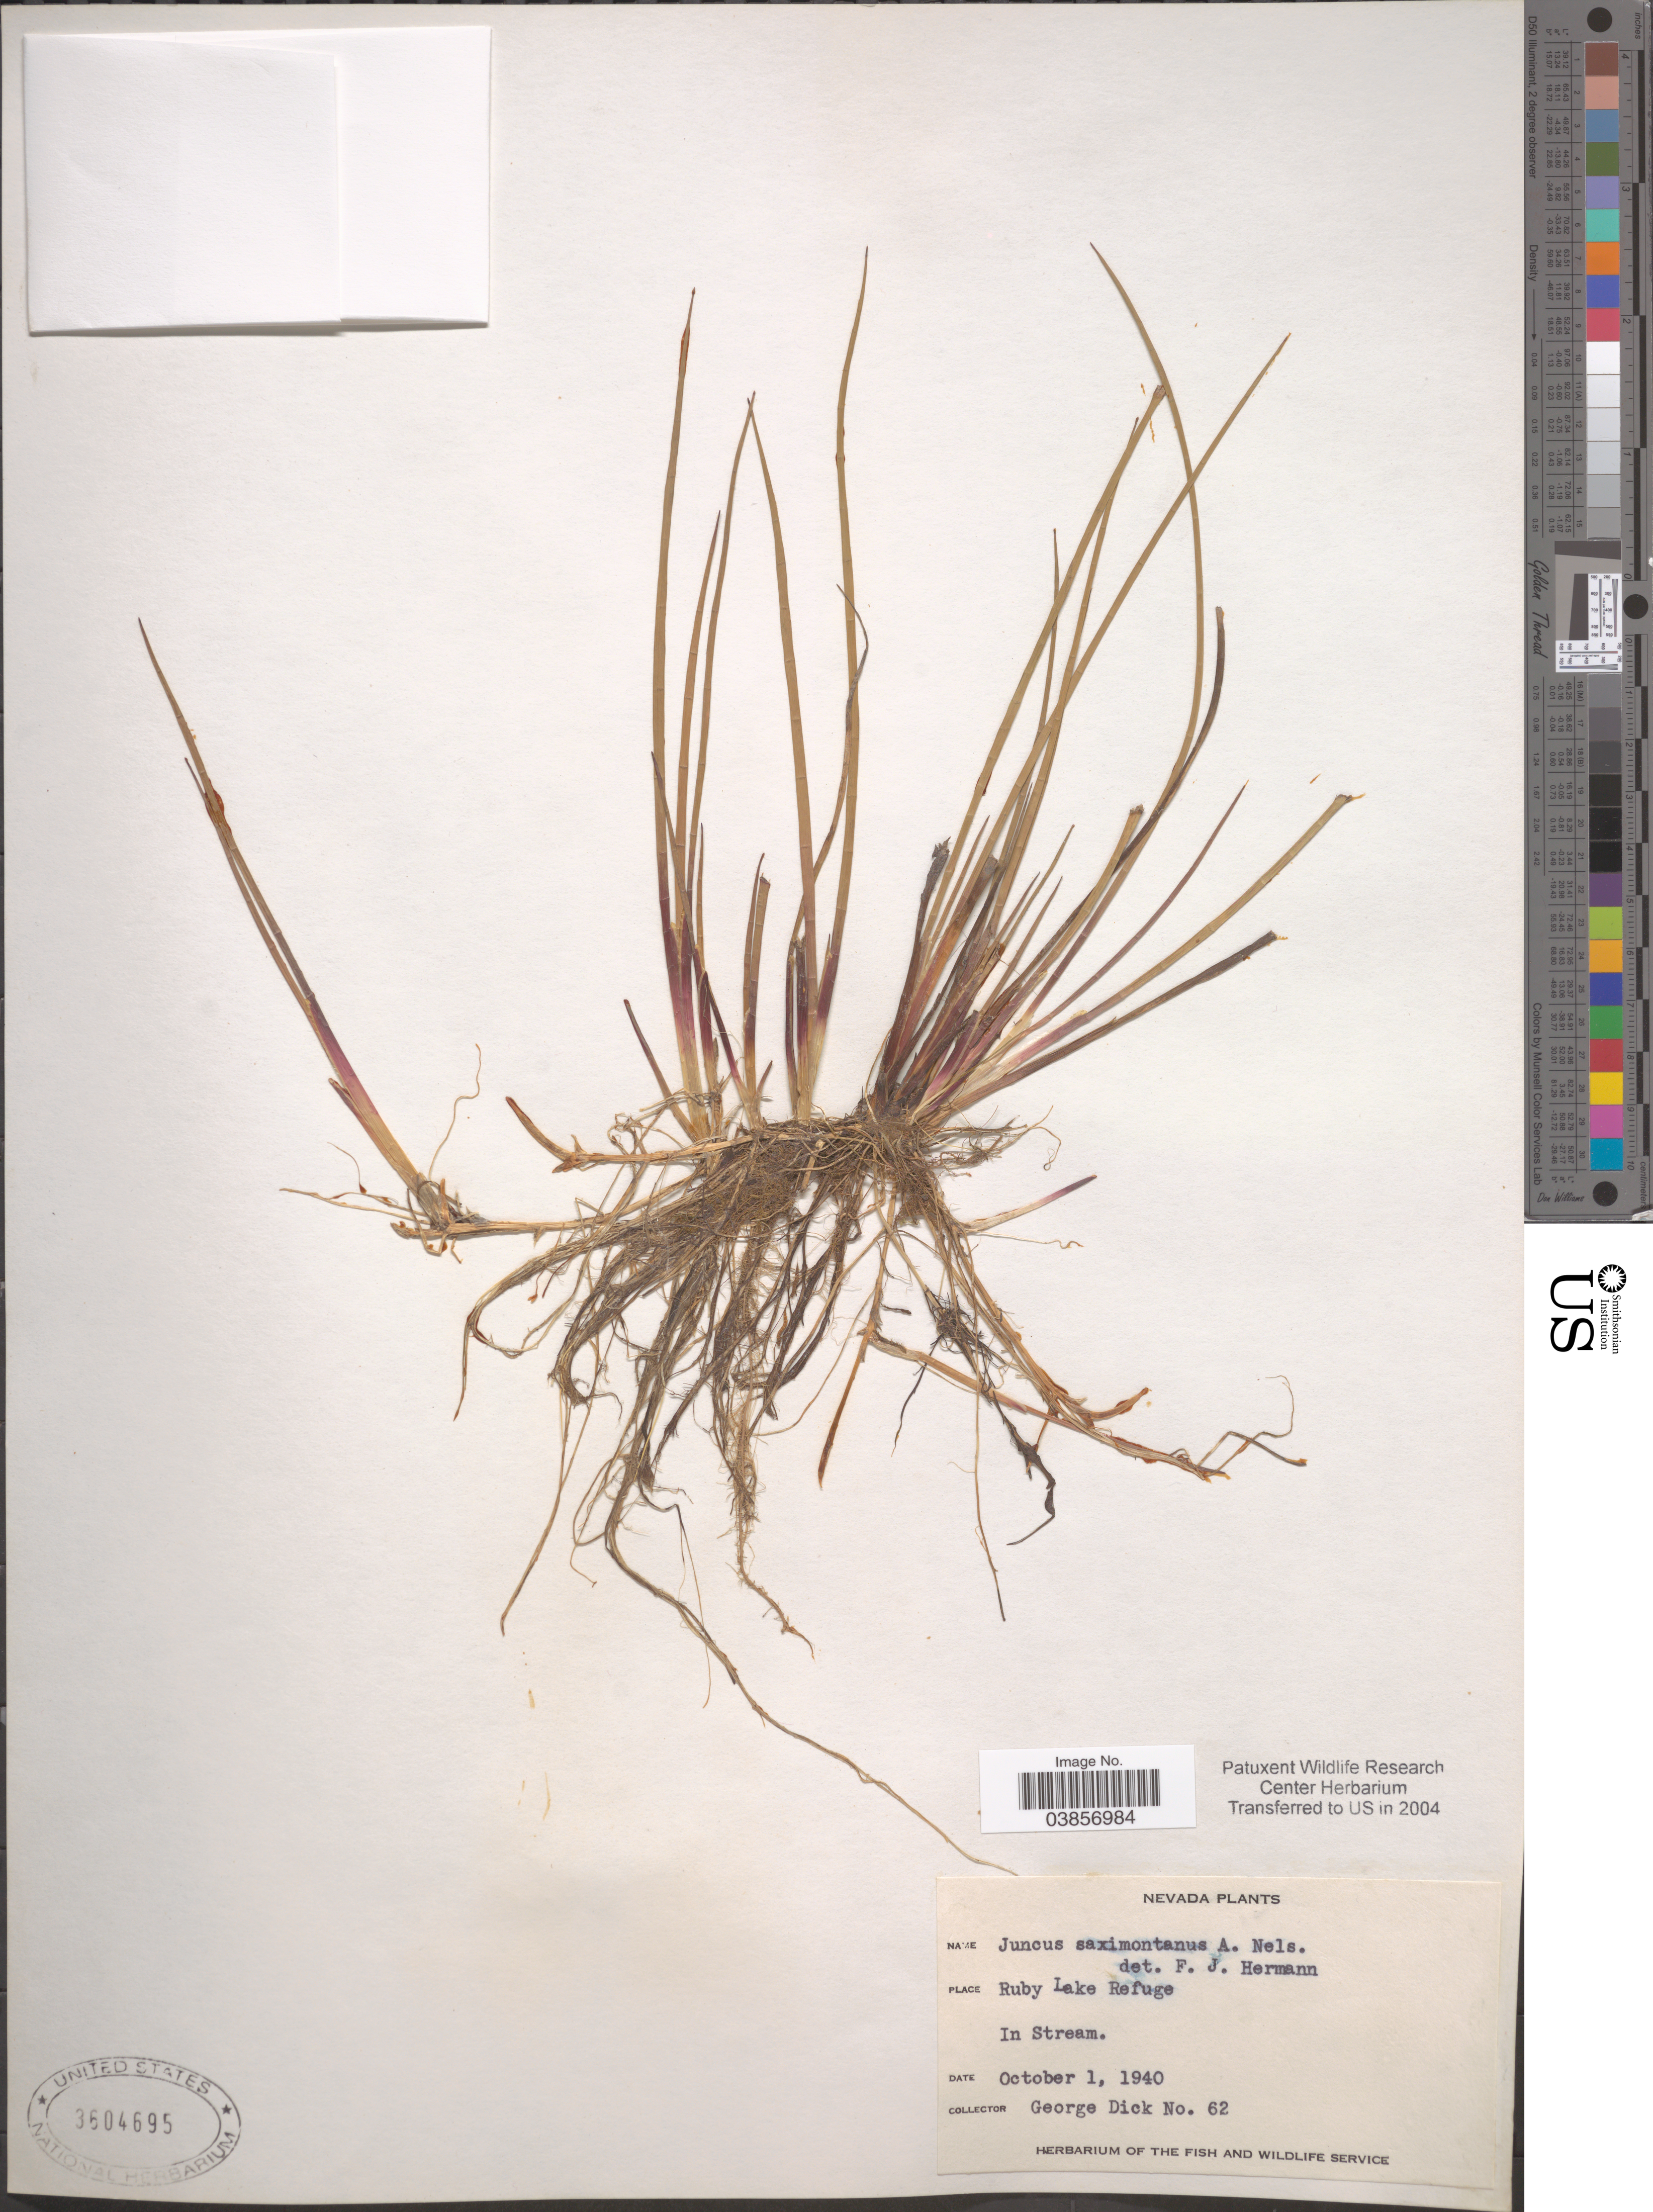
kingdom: Plantae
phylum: Tracheophyta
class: Liliopsida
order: Poales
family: Juncaceae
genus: Juncus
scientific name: Juncus saximontanus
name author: A. Nelson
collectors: G. Dick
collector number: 62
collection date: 1940-10-01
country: United States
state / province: Nevada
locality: Ruby Lake Refuge.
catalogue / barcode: US 3604695